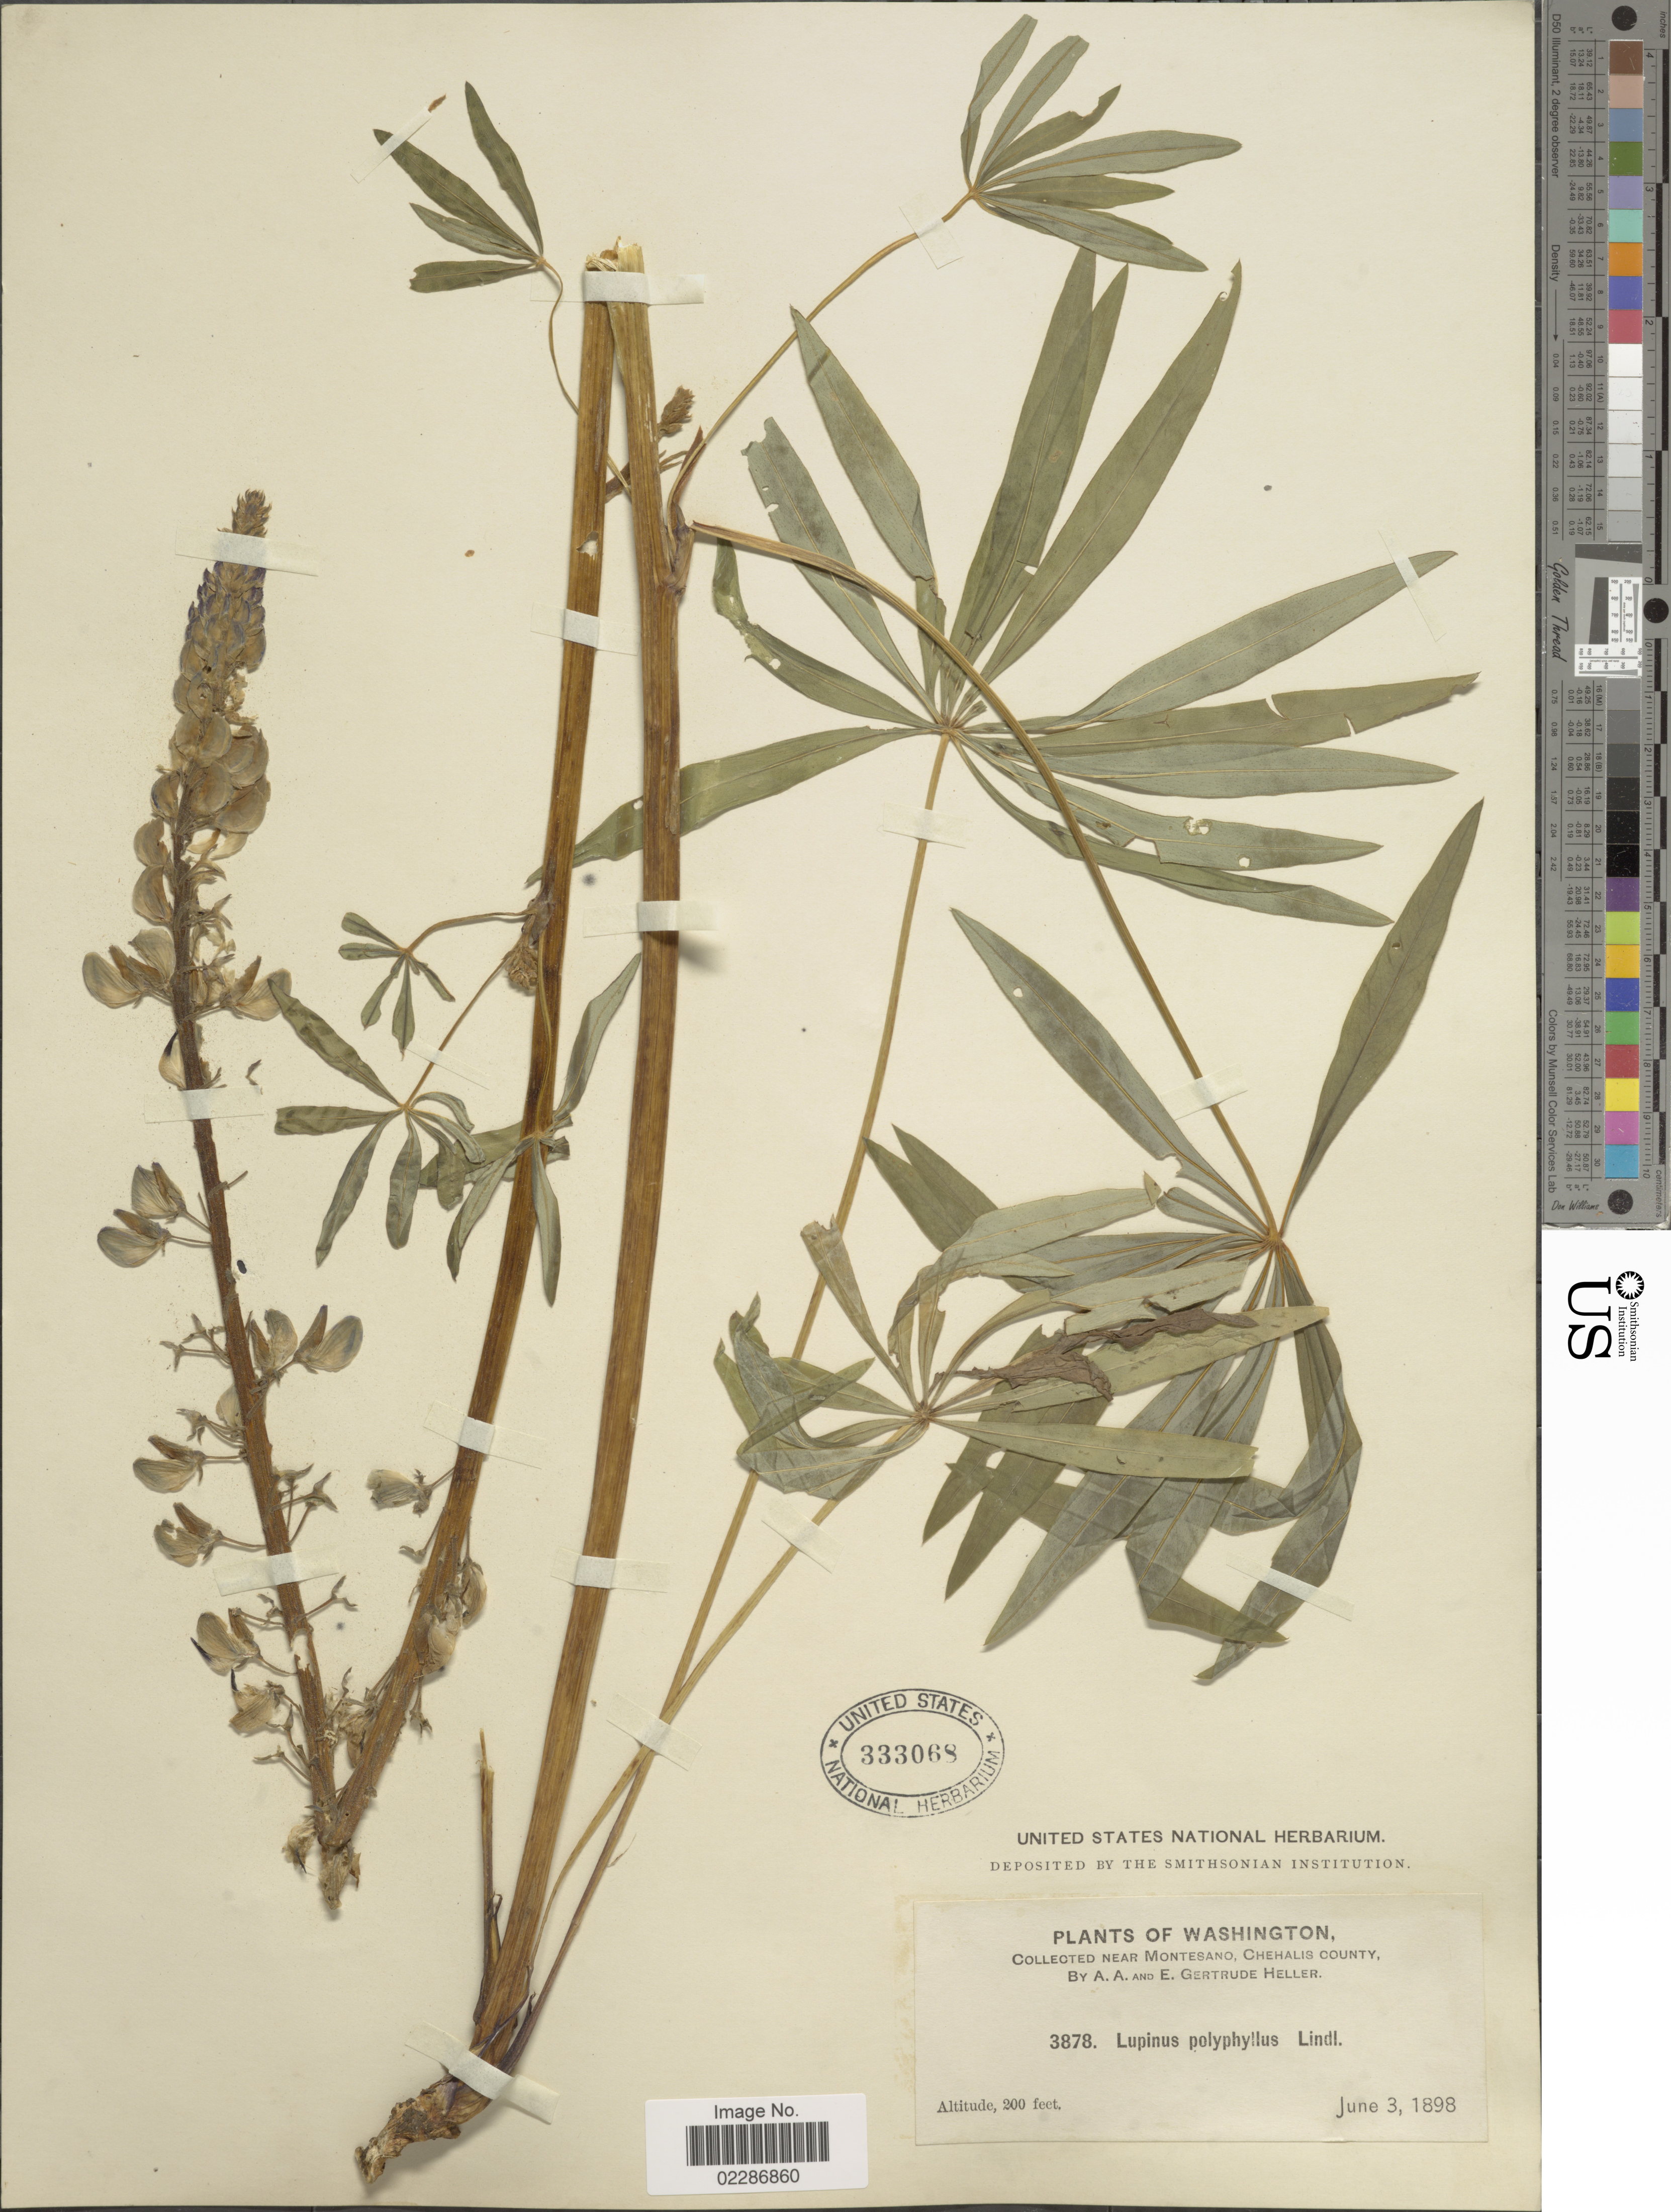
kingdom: Plantae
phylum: Tracheophyta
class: Magnoliopsida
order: Fabales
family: Fabaceae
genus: Lupinus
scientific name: Lupinus polyphyllus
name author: Lindl.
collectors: A. A. Heller & E. G. Heller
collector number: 3878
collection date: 1898-06-03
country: United States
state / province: Washington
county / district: Grays Harbor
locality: Near Montesano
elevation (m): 61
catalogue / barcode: US 333068